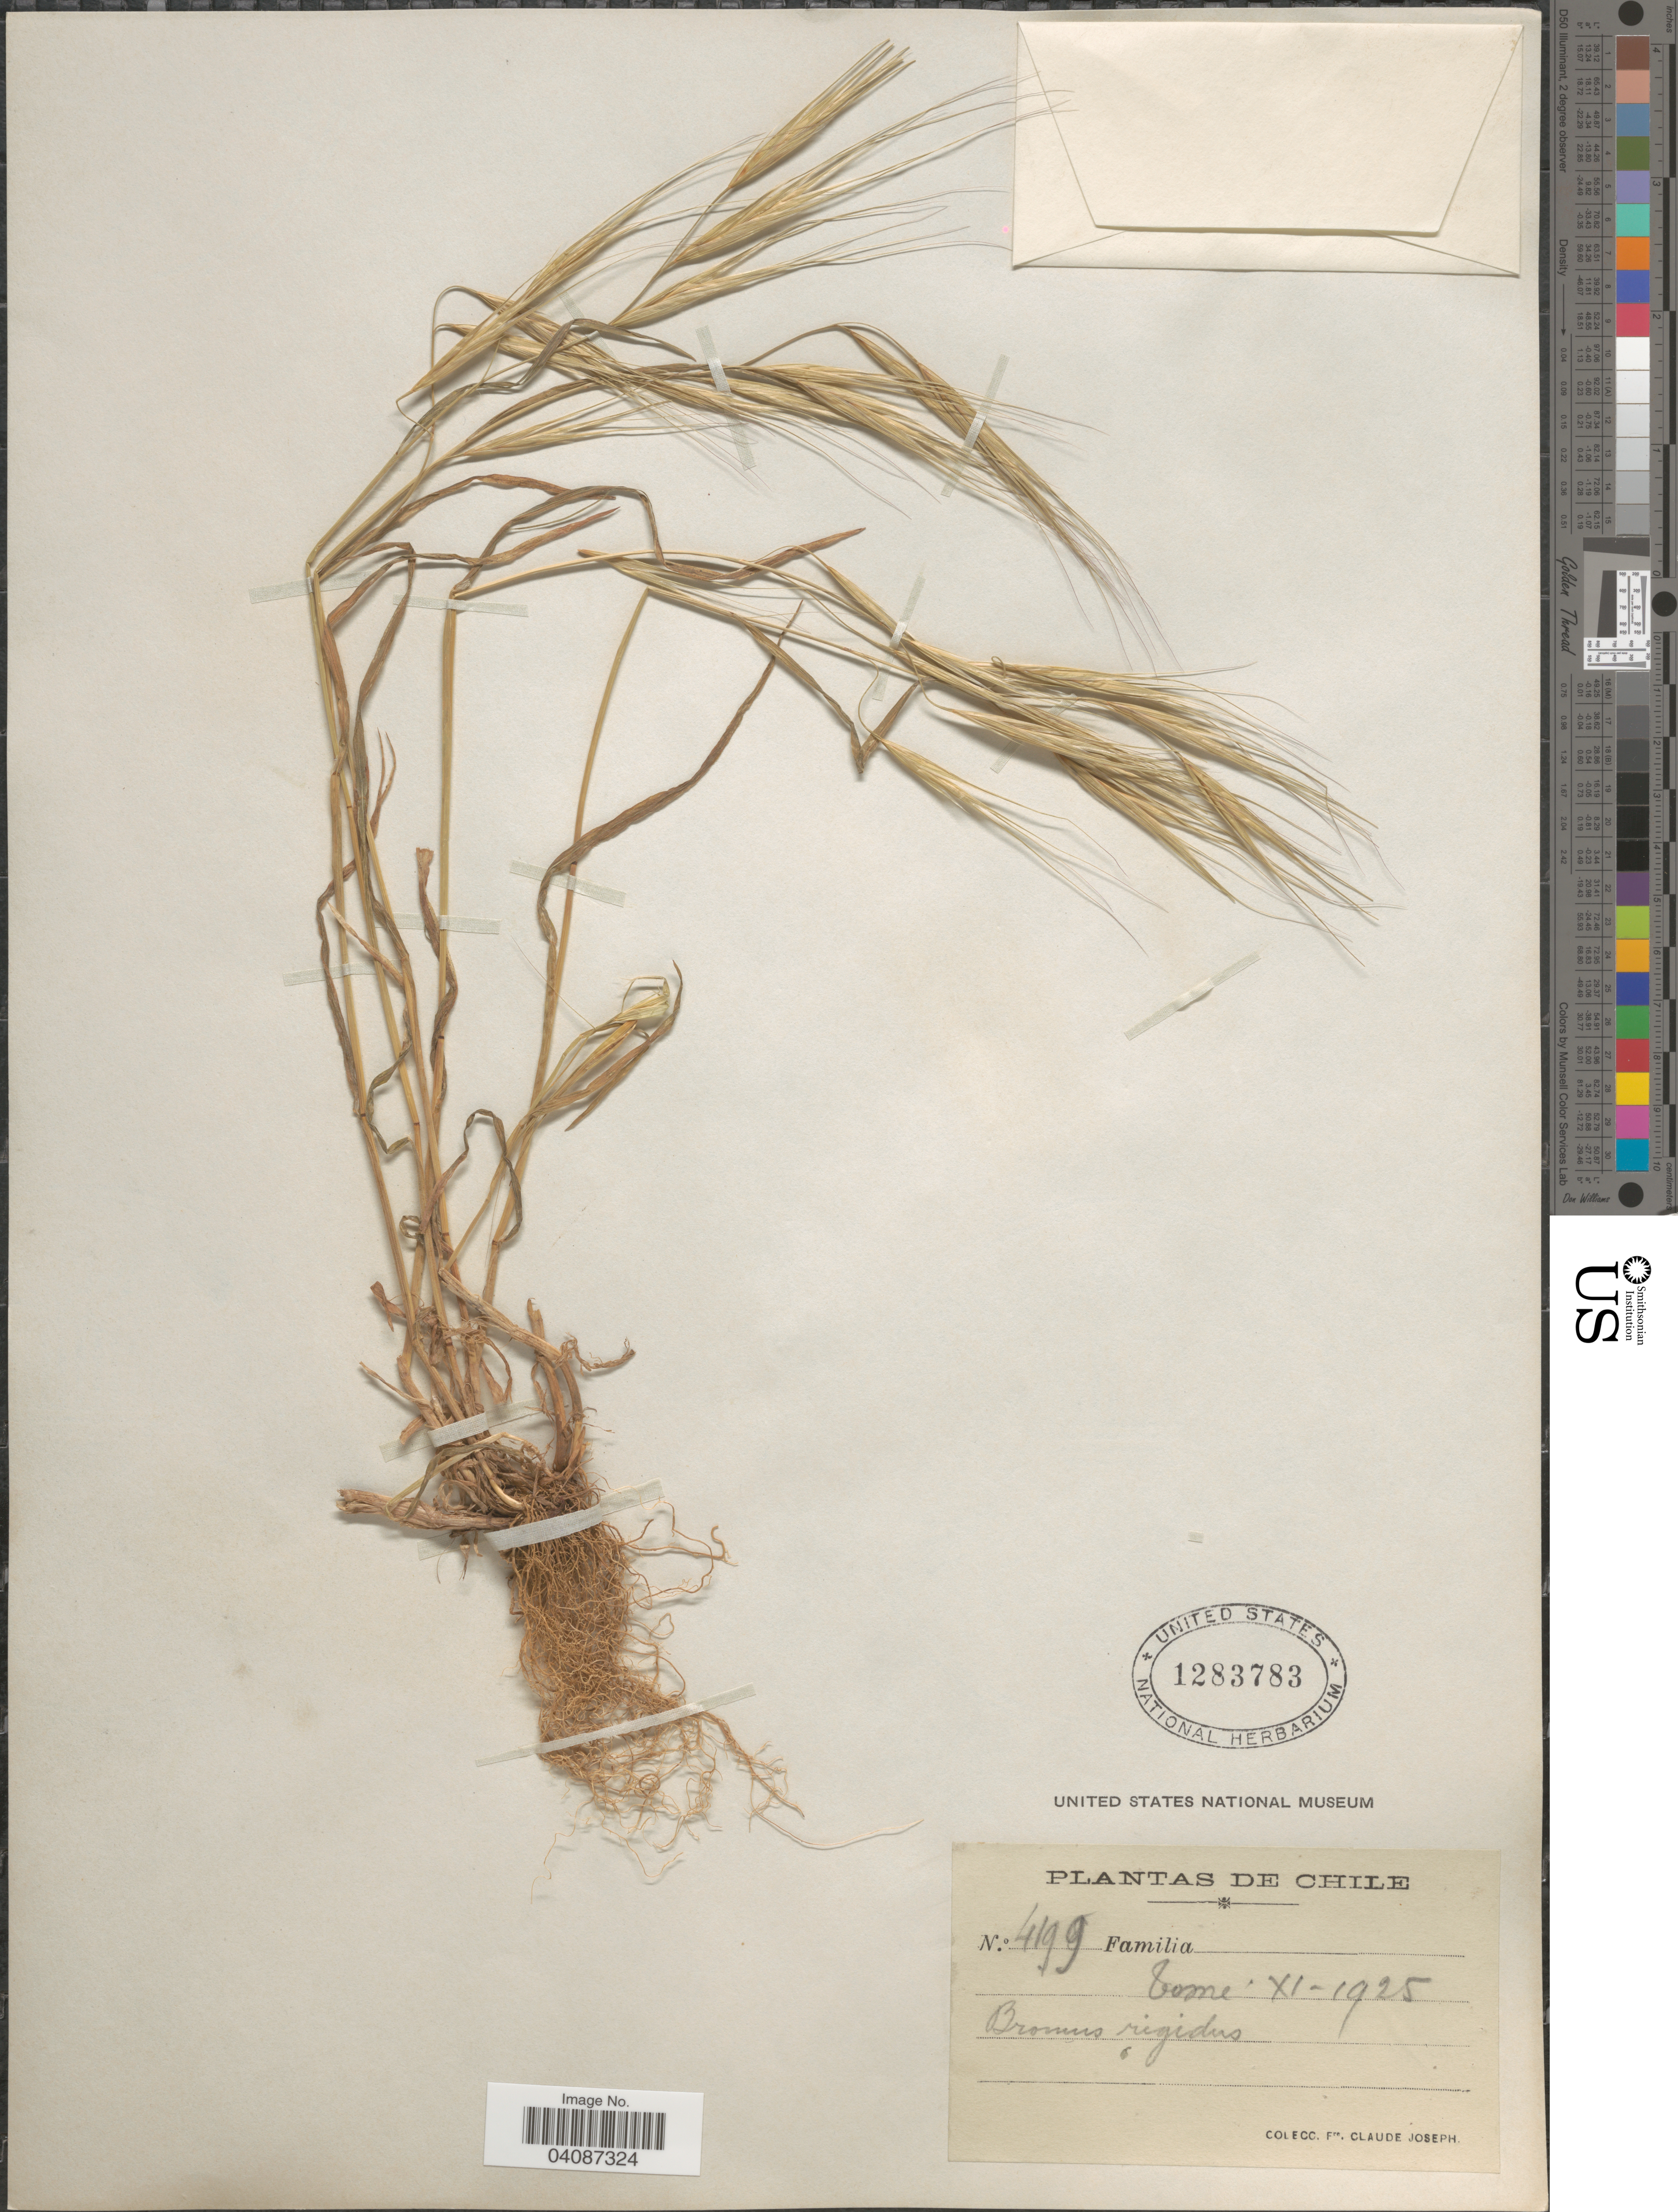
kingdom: Plantae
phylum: Tracheophyta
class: Liliopsida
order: Poales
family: Poaceae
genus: Bromus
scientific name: Bromus rigidus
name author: Roth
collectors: Bro. Claude-Joseph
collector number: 4199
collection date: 1925-11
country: Chile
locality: Tome.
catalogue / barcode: US 1283783